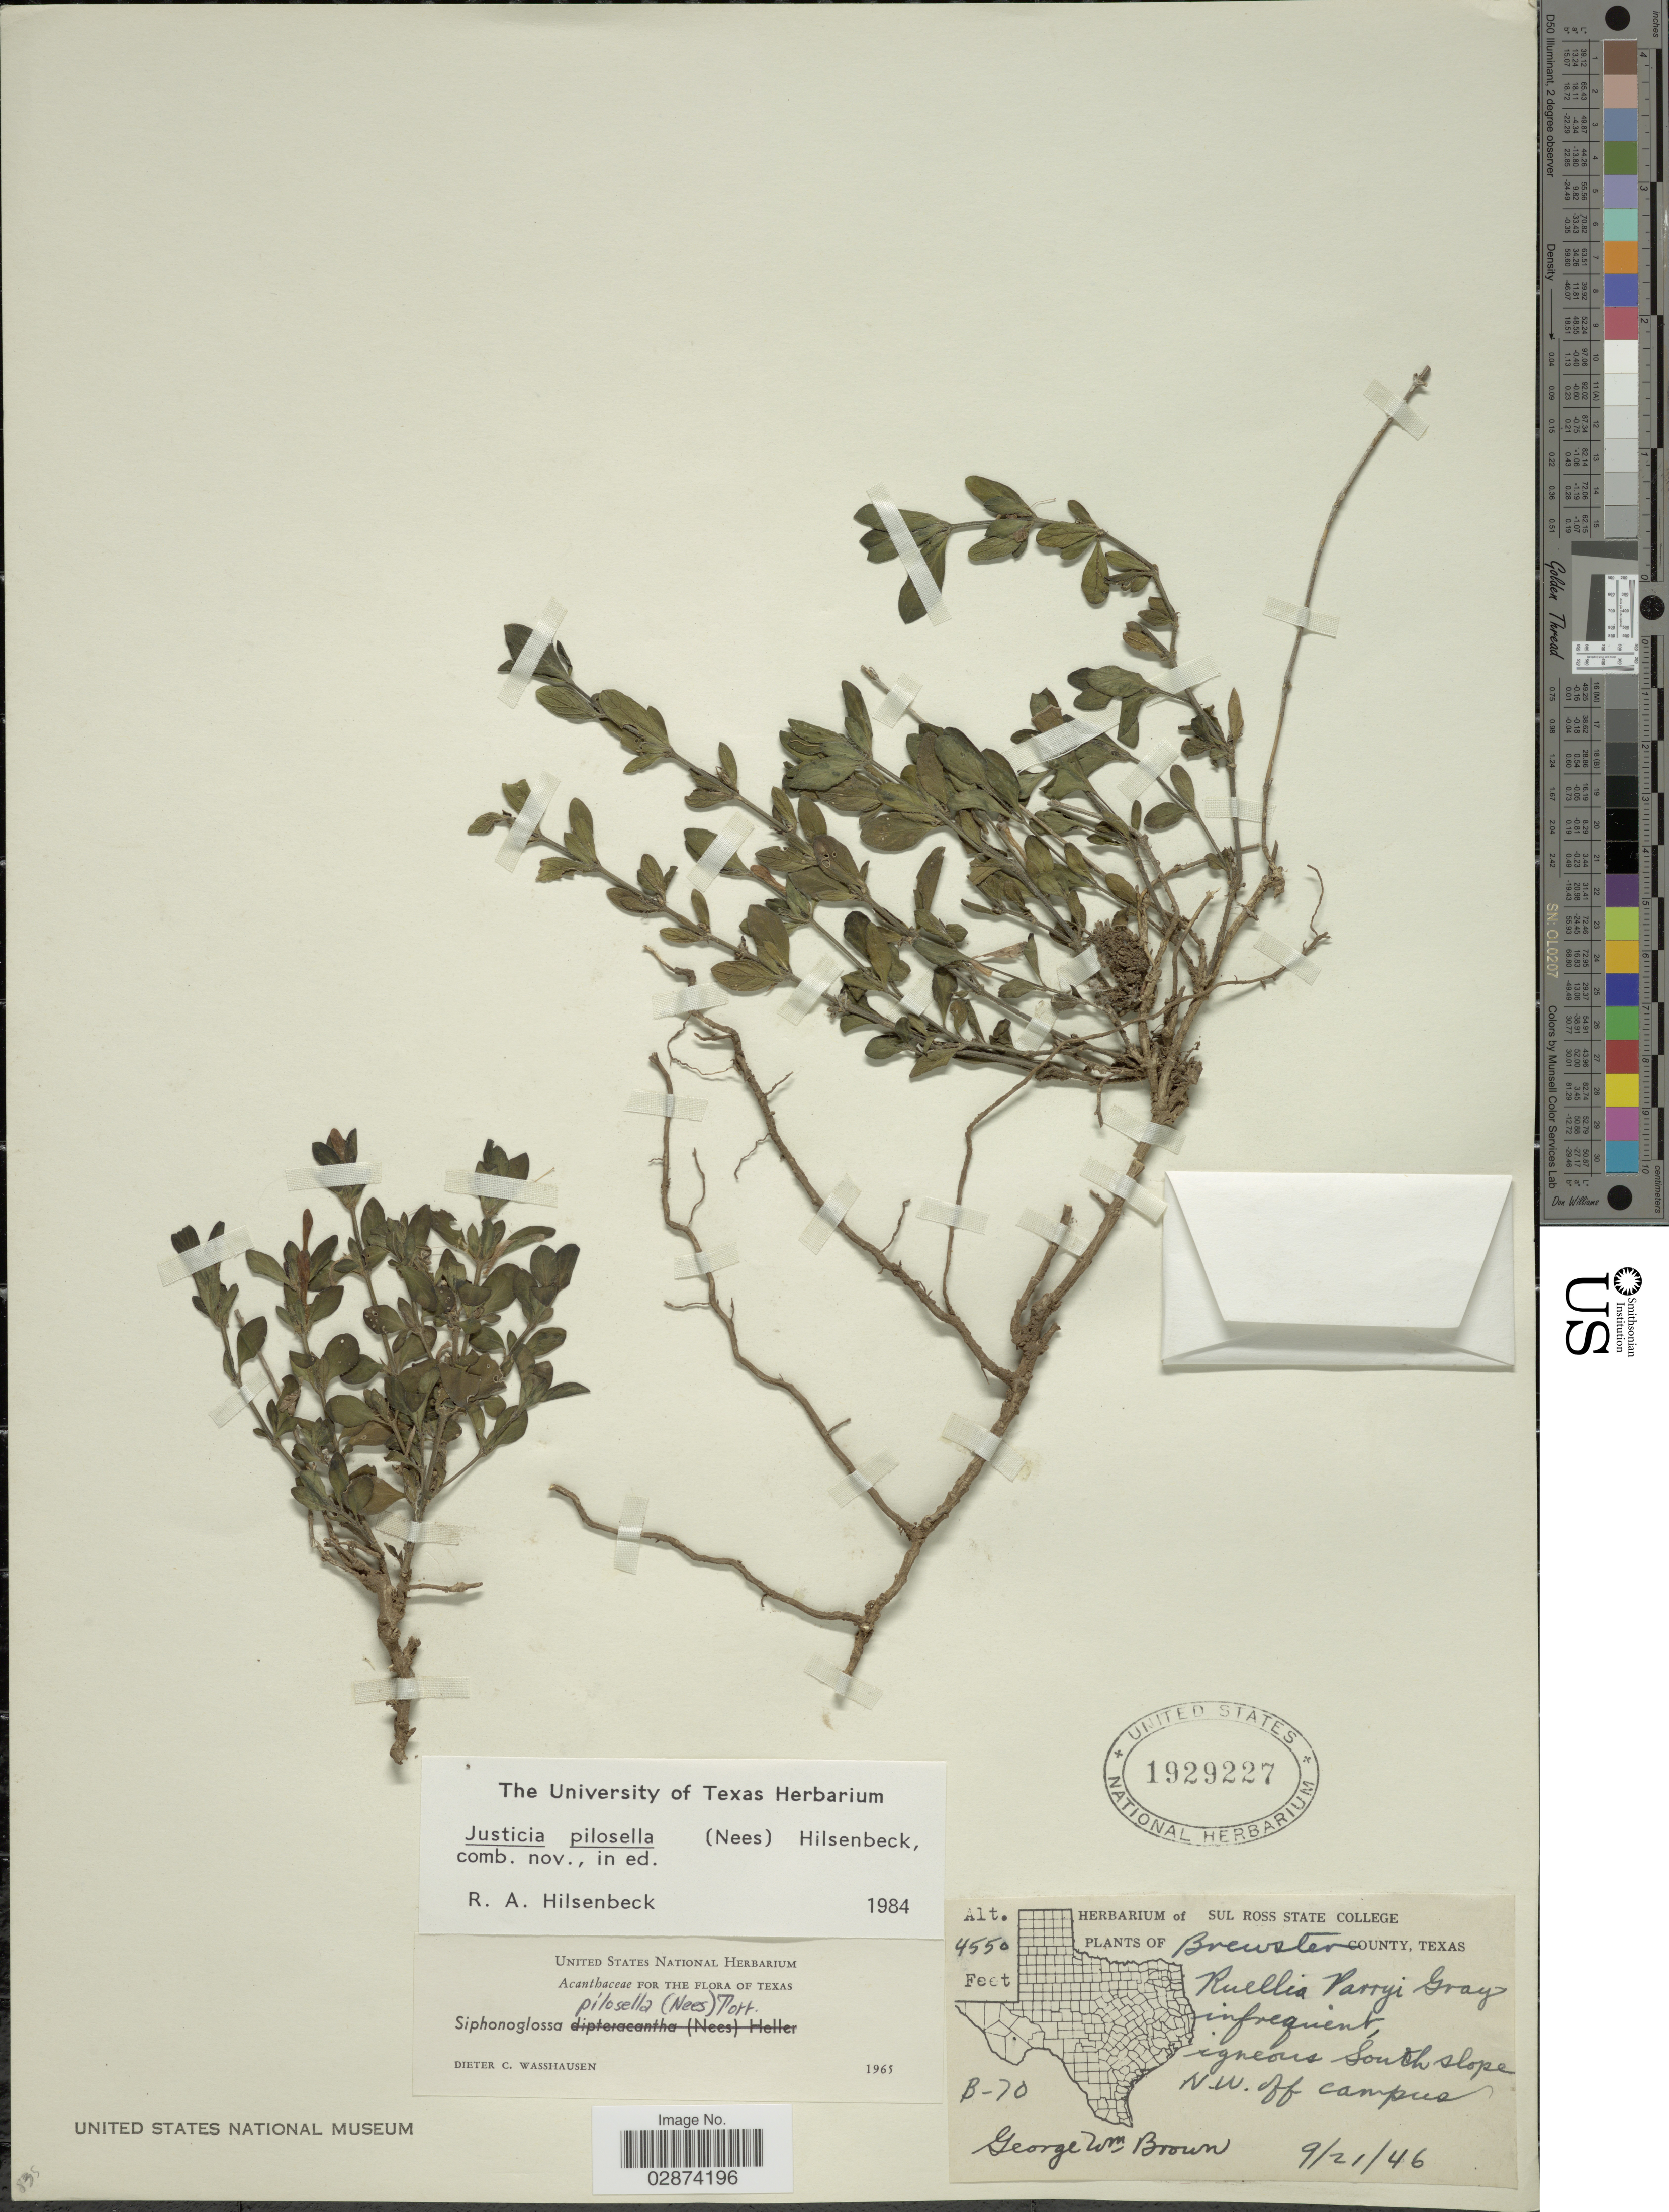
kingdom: Plantae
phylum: Tracheophyta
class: Magnoliopsida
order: Lamiales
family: Acanthaceae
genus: Justicia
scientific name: Justicia pilosella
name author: (Nees) Hilsenb.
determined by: Fisher, Amanda, (LOB), California State University, Long Beach (UNITED STATES)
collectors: G. W. Brown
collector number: B-70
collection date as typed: Transcribed d/m/y: 21/9/46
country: United States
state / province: Texas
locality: Brewster County. Igneous south slope N.W. off campus.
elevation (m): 1387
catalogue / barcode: US 1929227